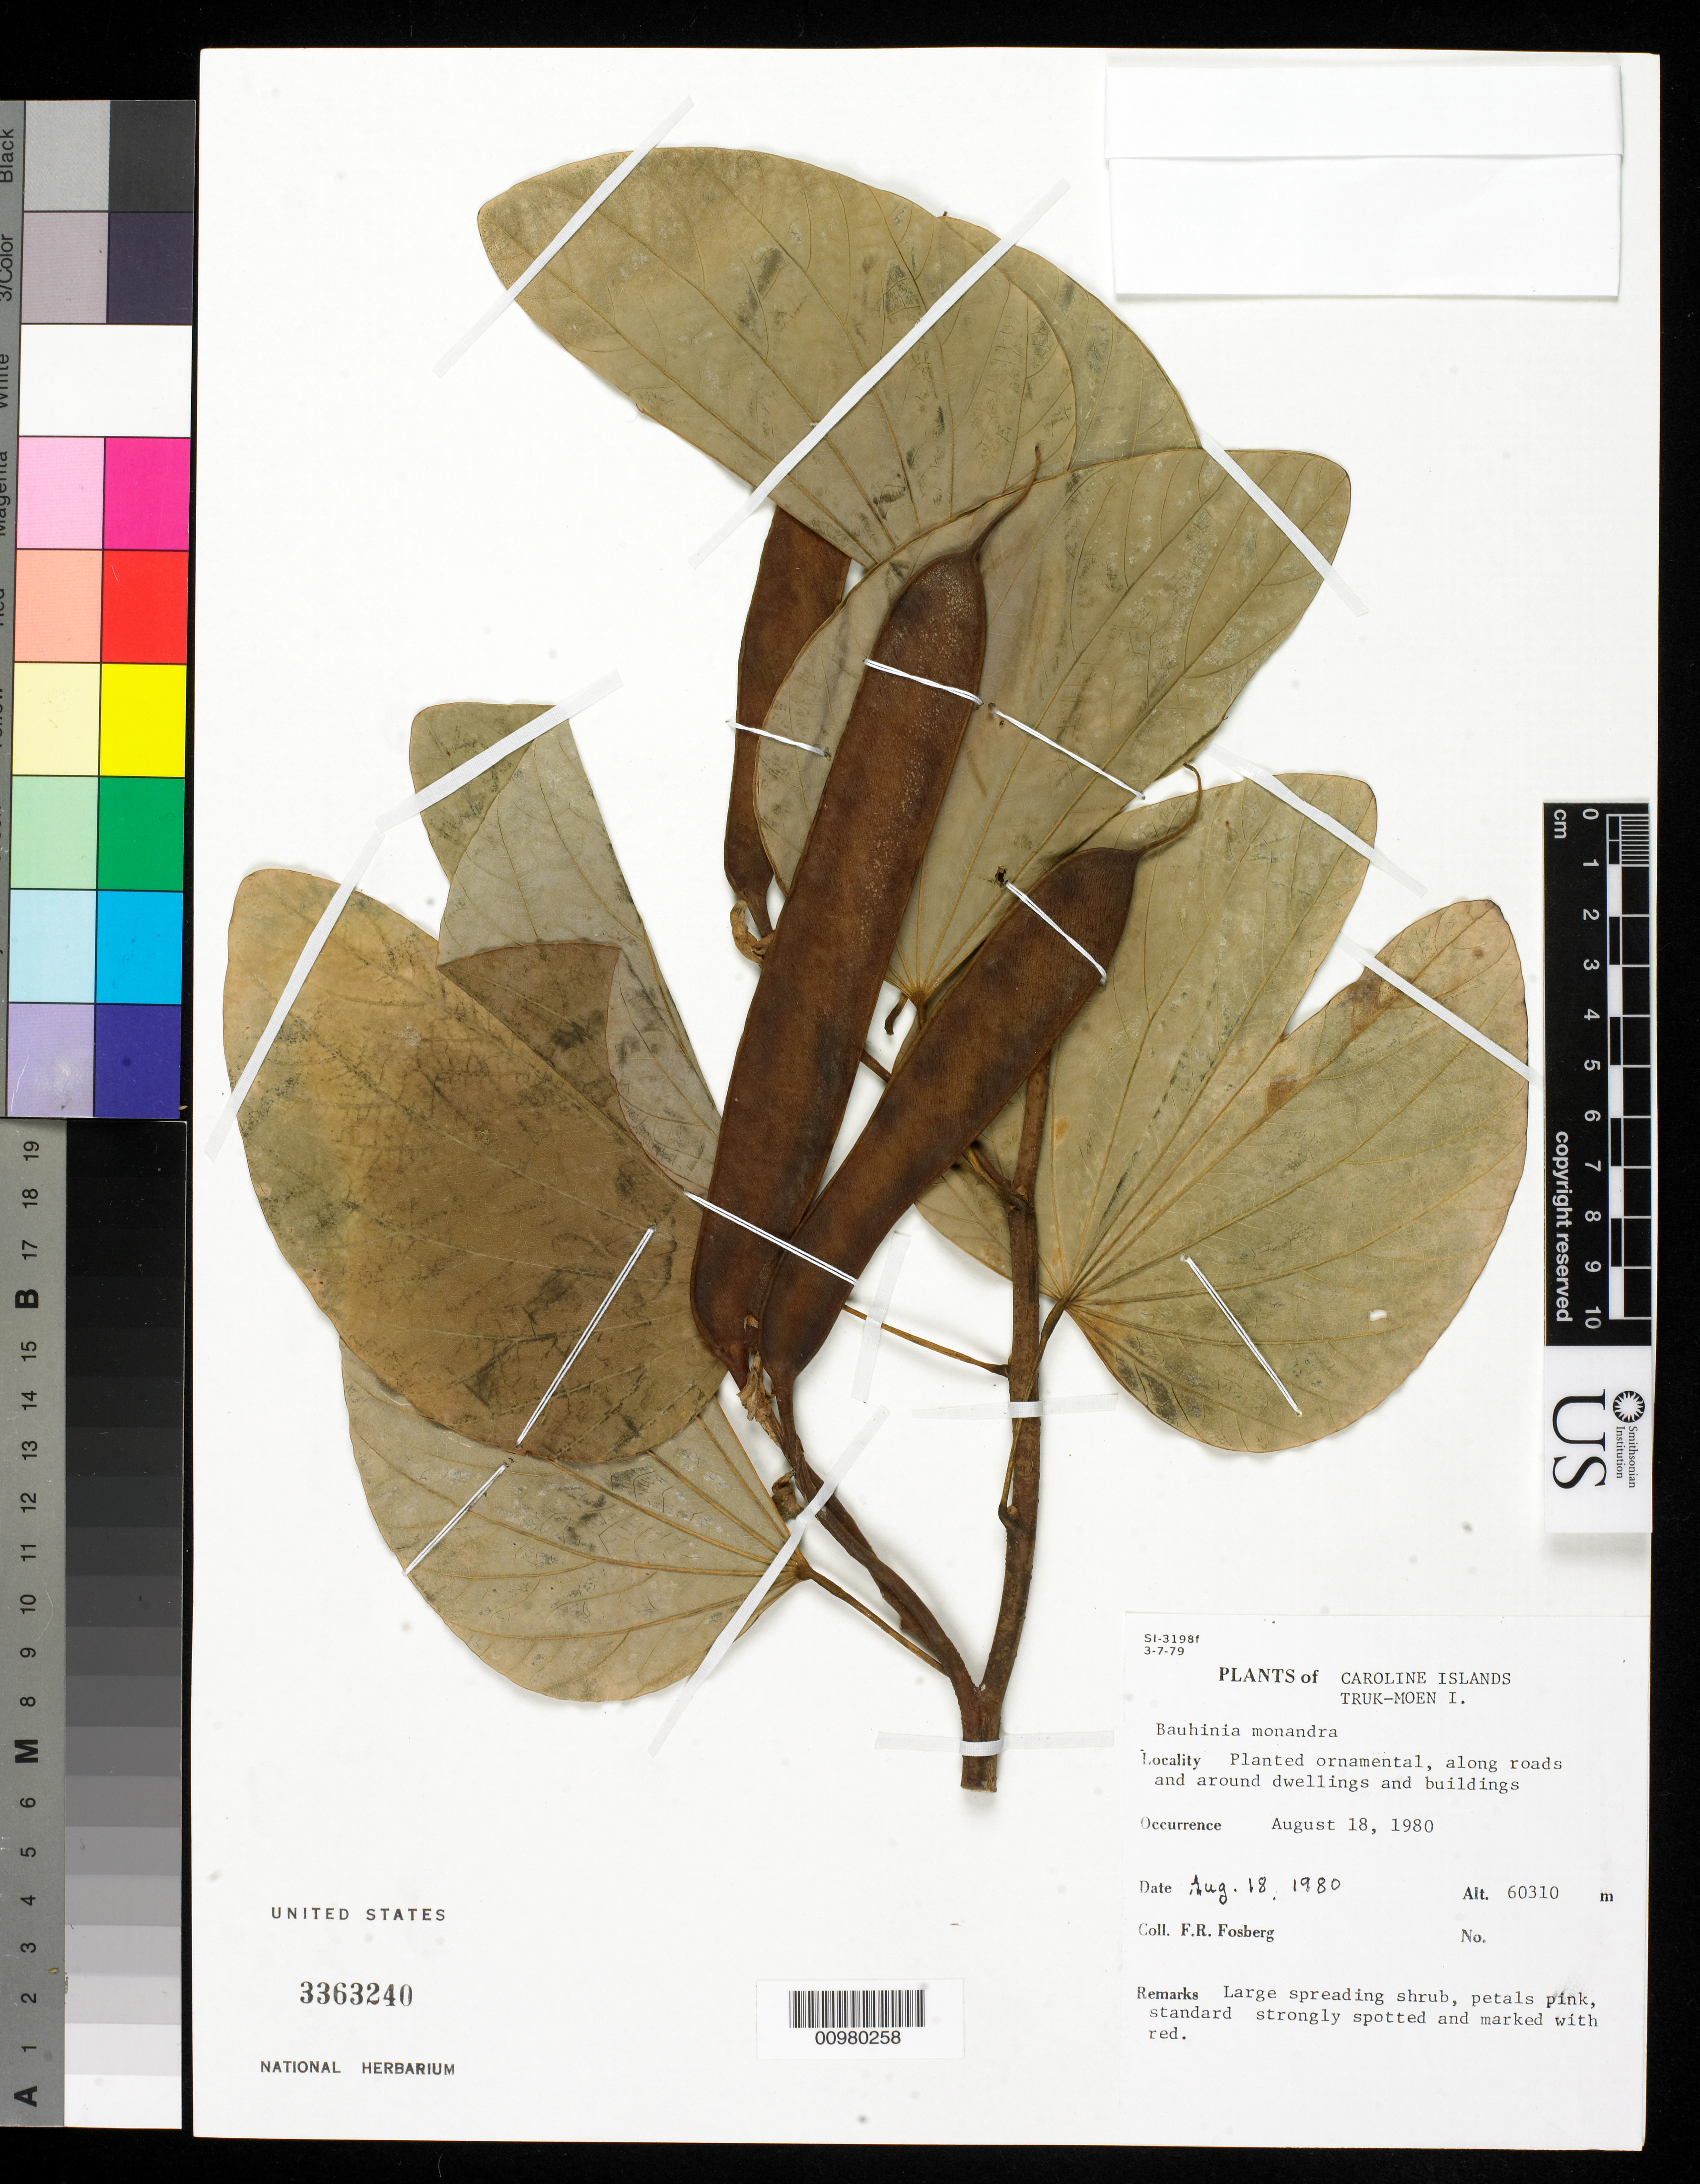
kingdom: Plantae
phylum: Tracheophyta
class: Magnoliopsida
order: Fabales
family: Fabaceae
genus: Bauhinia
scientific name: Bauhinia monandra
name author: Kurz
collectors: F. R. Fosberg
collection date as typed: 18 Aug 1980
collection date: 1980-08-18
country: Micronesia, Federated States of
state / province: Truk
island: Moen [Wono]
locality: Planted ornamental, along roads and around dwellings and buildings.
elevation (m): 60310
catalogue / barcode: US 3363240